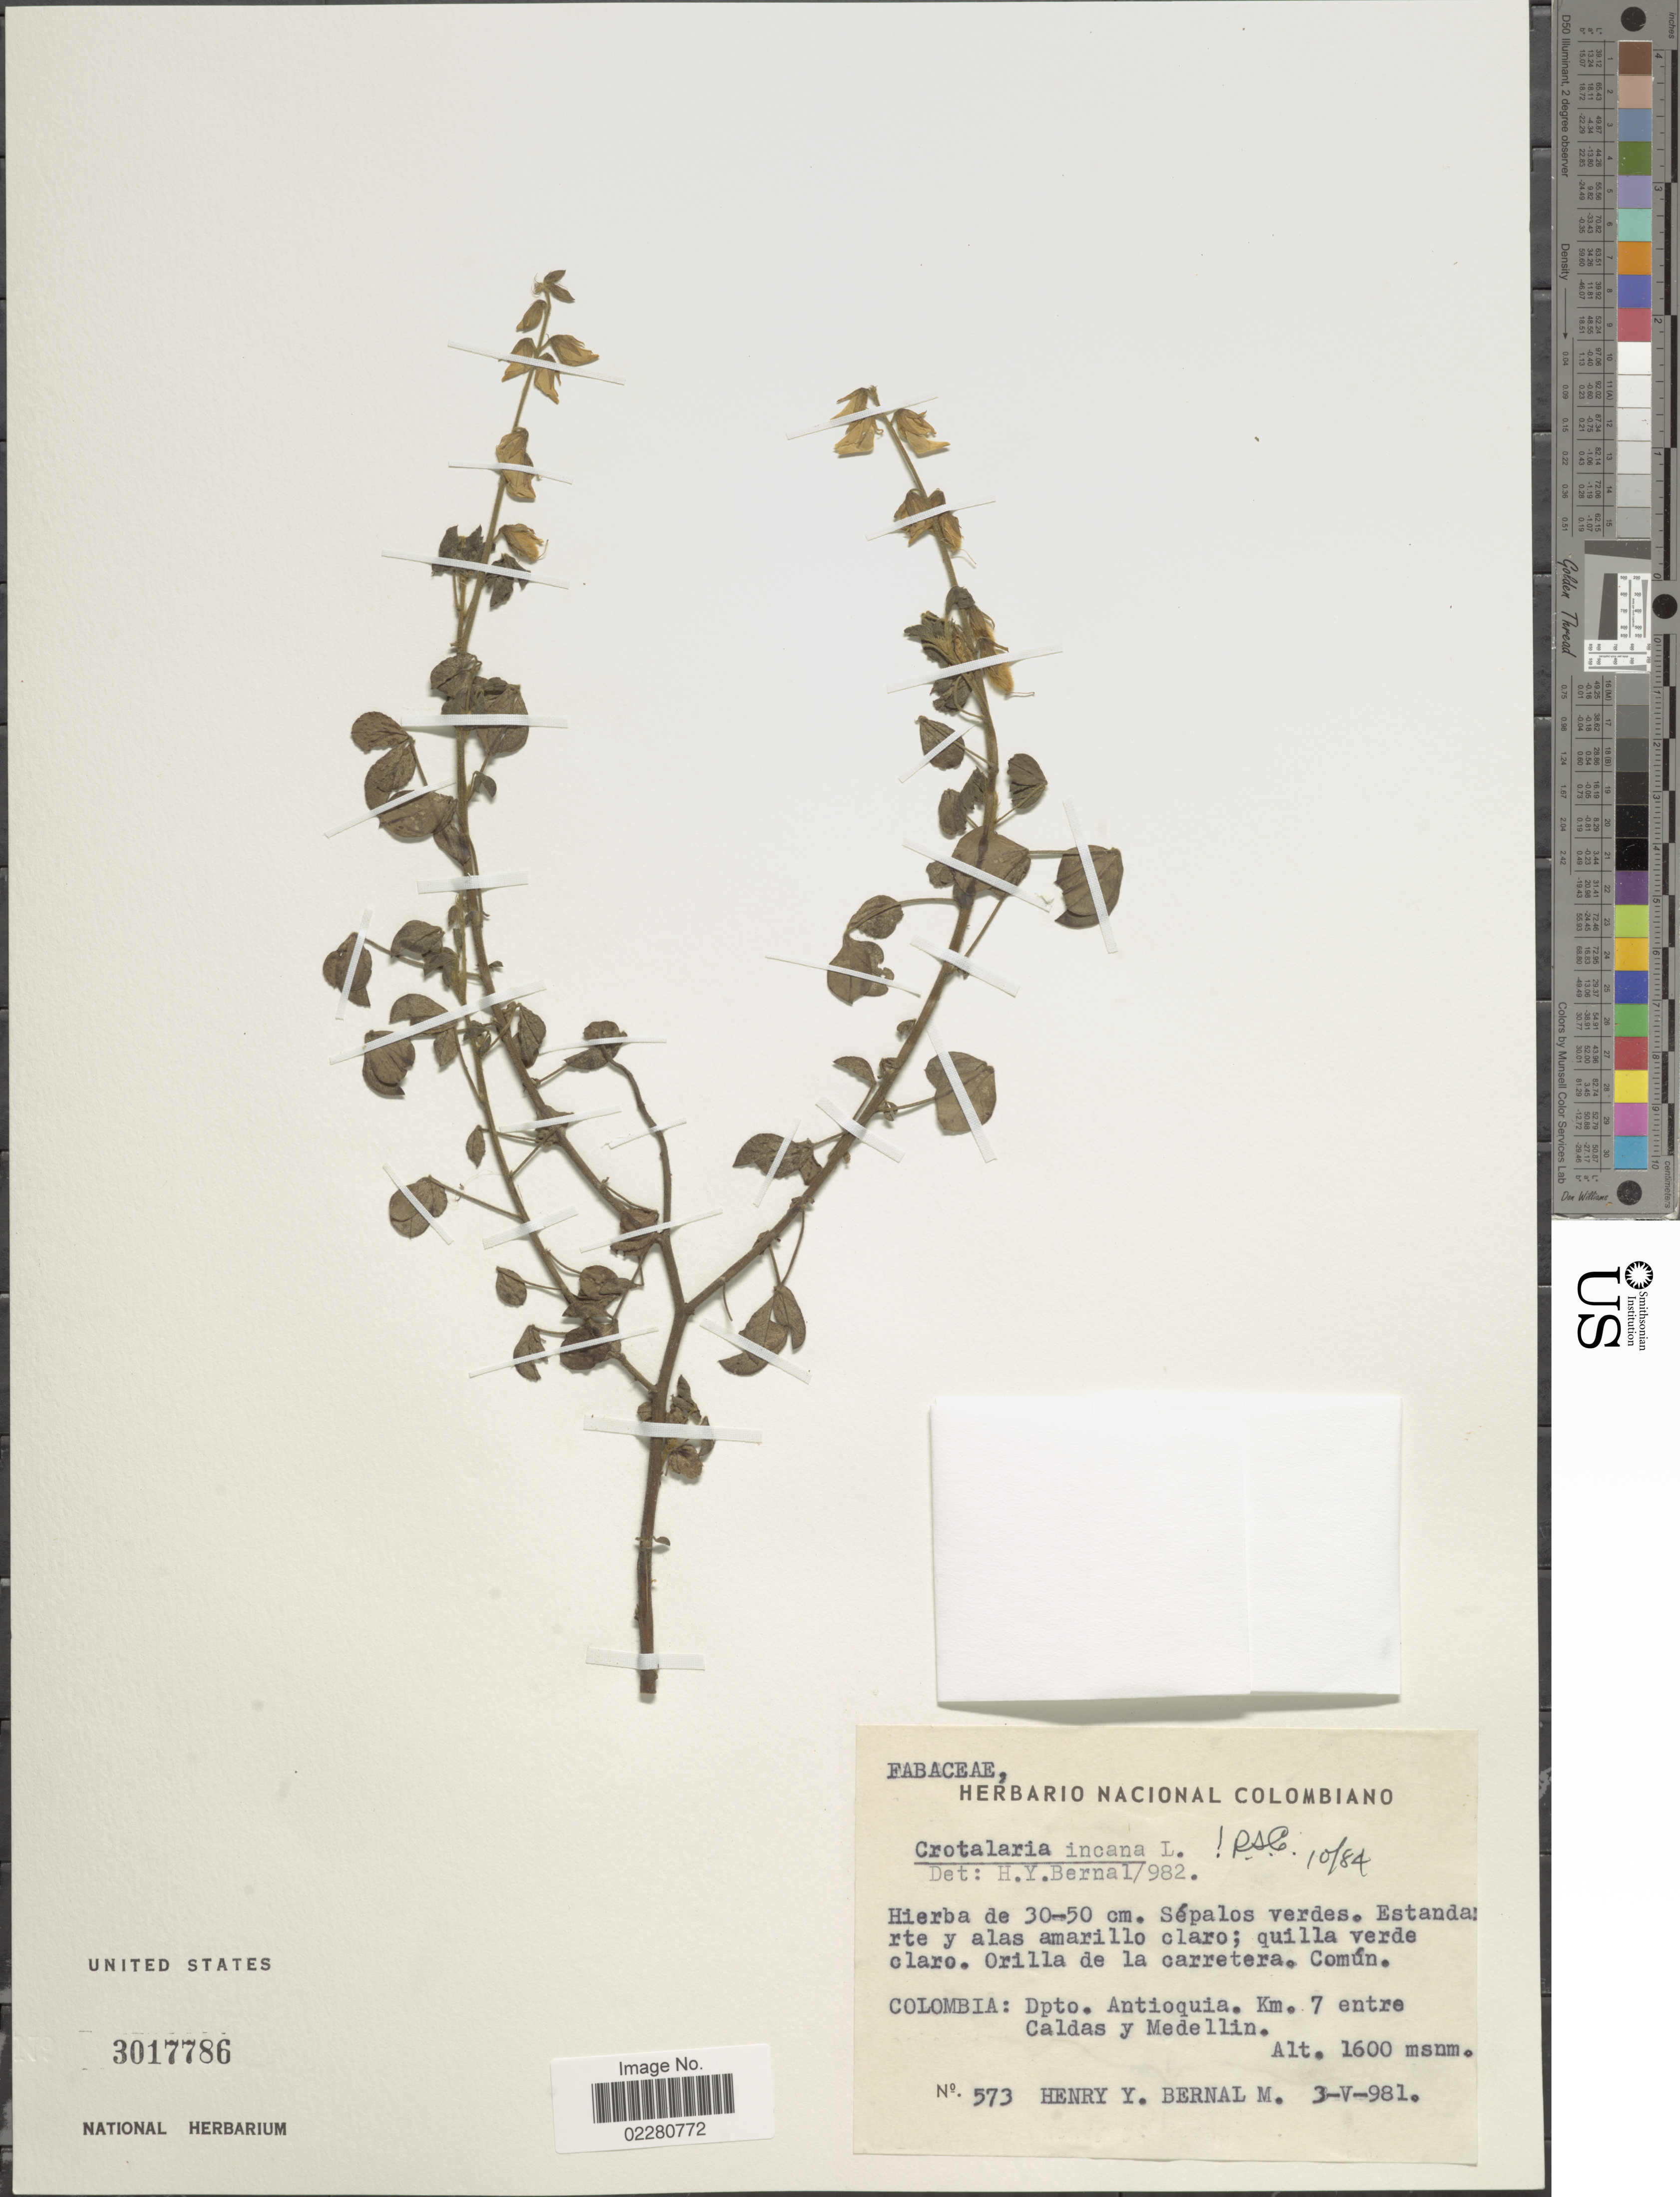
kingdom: Plantae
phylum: Tracheophyta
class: Magnoliopsida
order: Fabales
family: Fabaceae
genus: Crotalaria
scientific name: Crotalaria incana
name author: L.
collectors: H. Y. Bernal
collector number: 573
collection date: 1981-05-03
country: Colombia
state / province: Antioquia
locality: Colombia: Dpto. Antioquia. Km. 7 entre Caldas y Medellin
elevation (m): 1600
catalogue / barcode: US 3017786